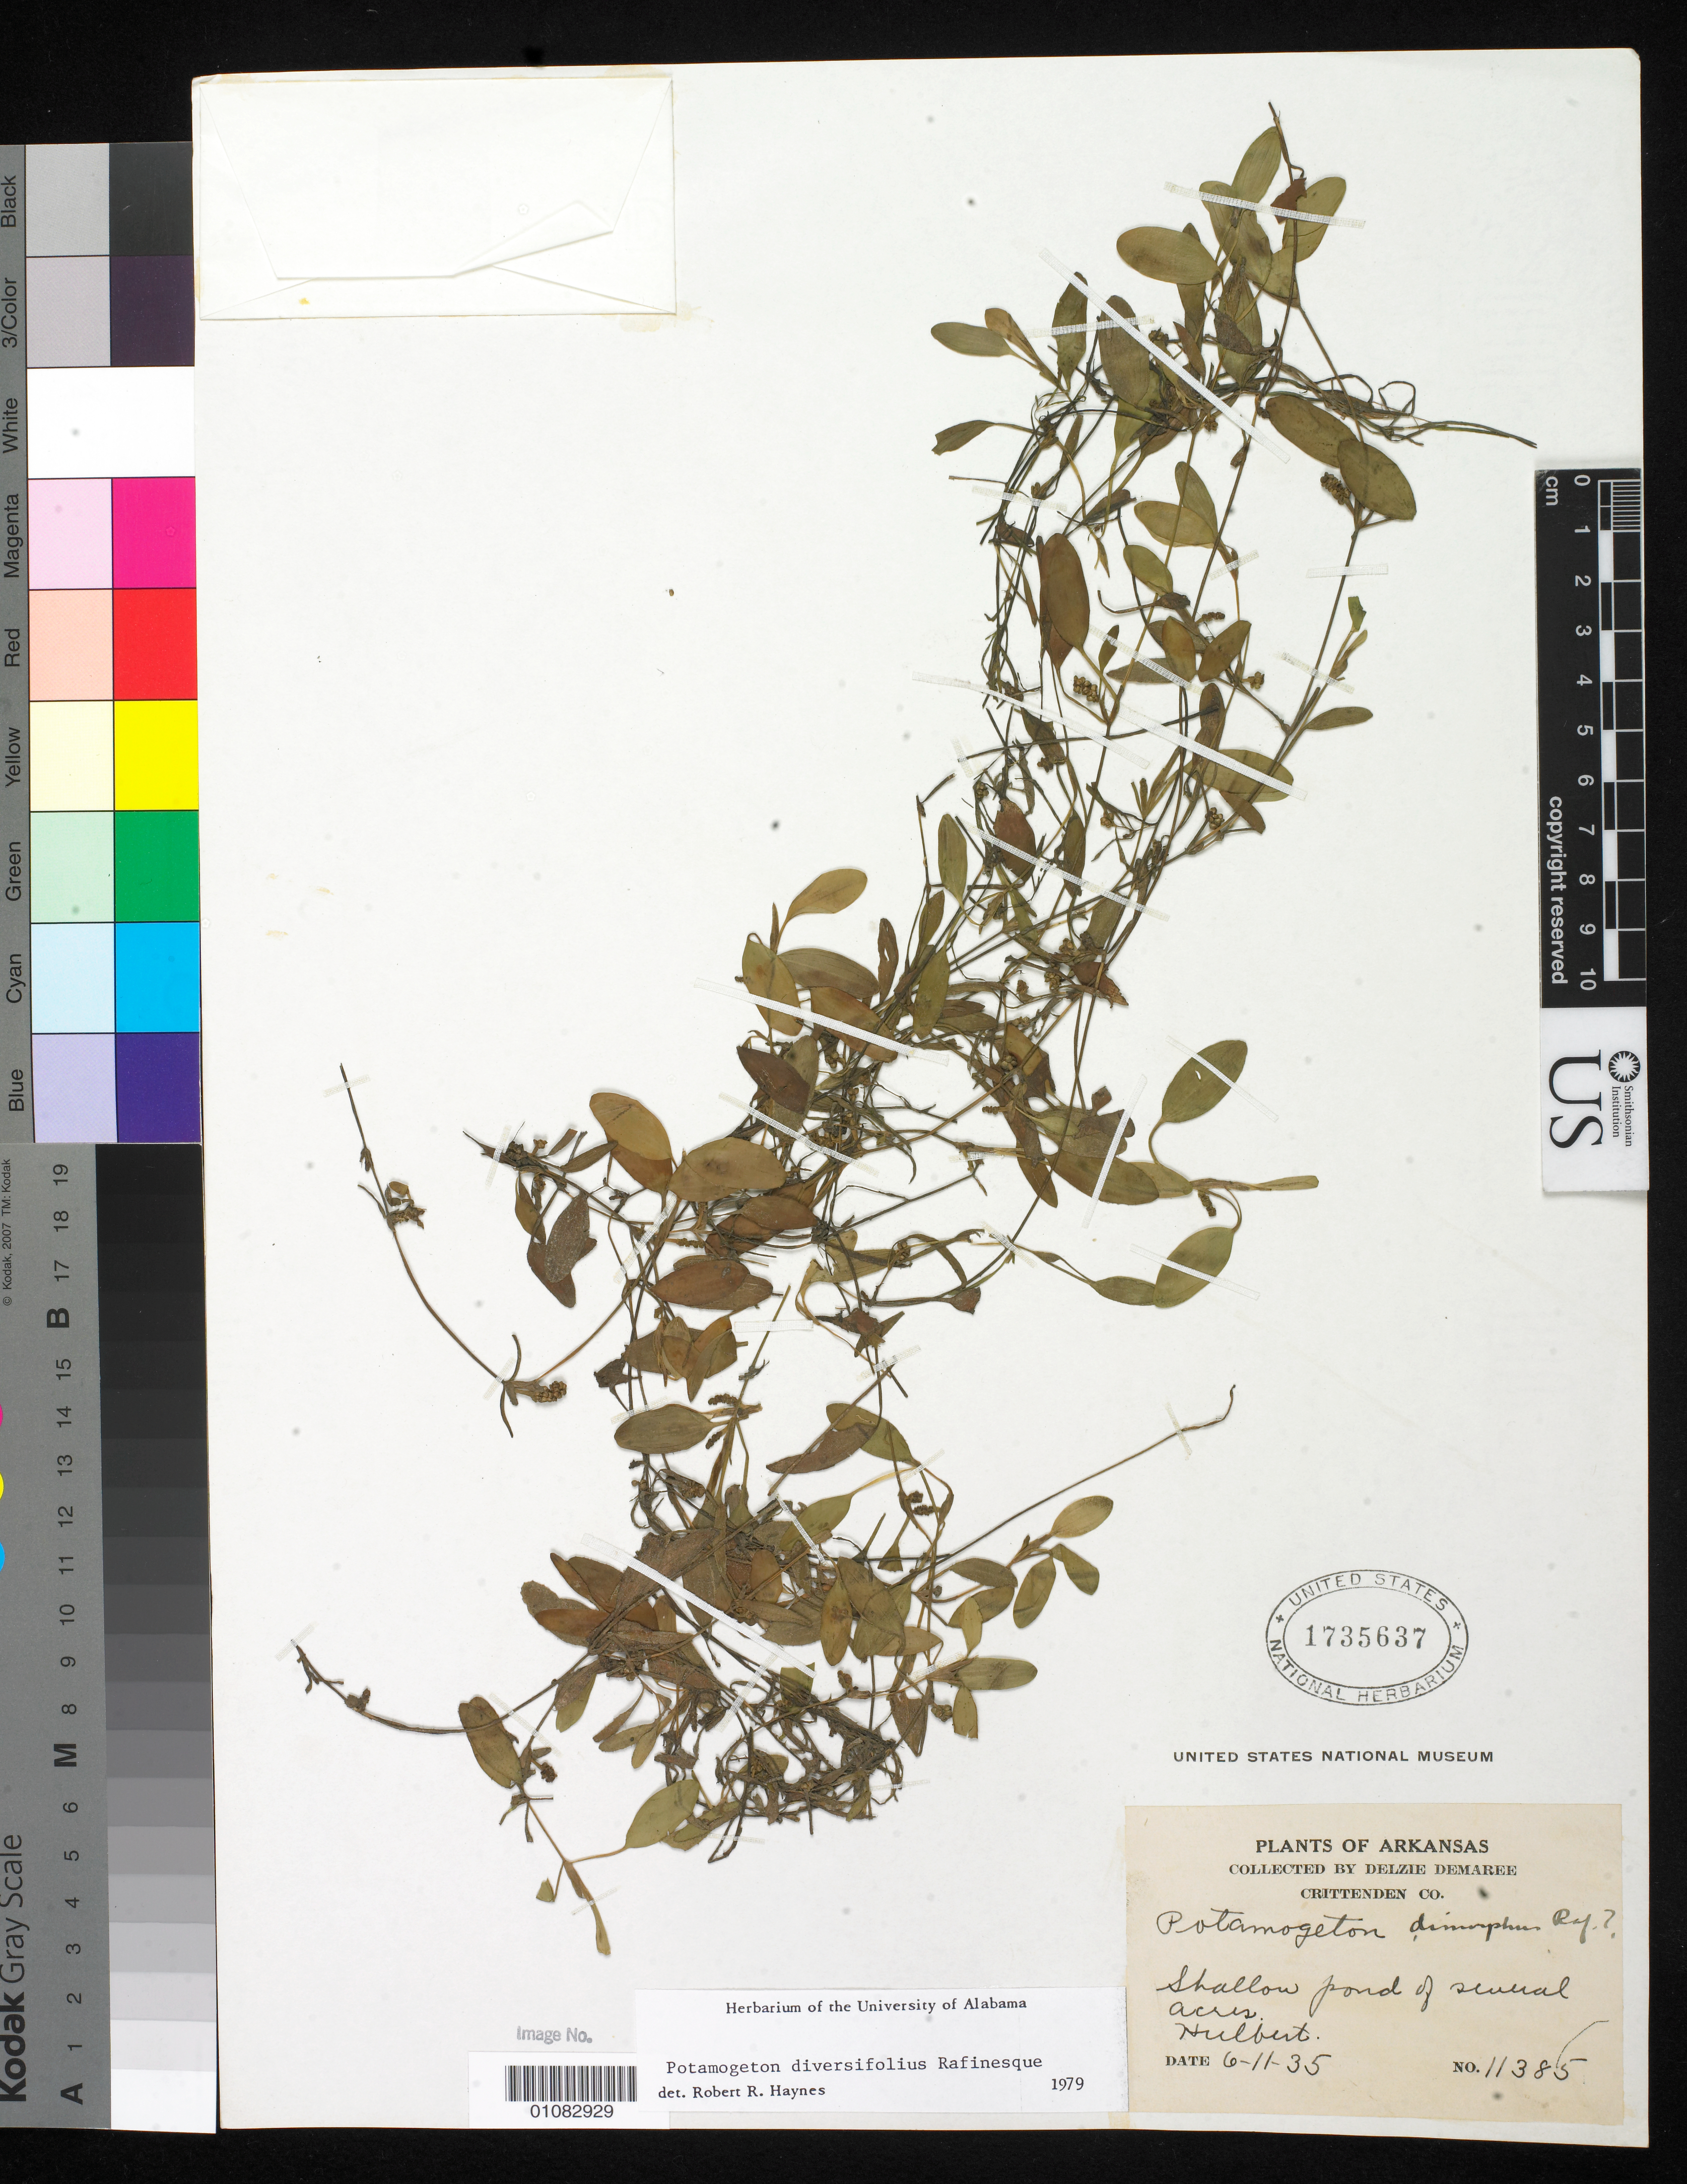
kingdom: Plantae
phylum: Tracheophyta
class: Liliopsida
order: Alismatales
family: Potamogetonaceae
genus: Potamogeton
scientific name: Potamogeton diversifolius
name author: Raf.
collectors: D. Demaree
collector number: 11385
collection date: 1935-06-11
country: United States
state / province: Arkansas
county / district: Crittenden County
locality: Hubbert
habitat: Shallow pond of several acres.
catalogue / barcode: US 1735637